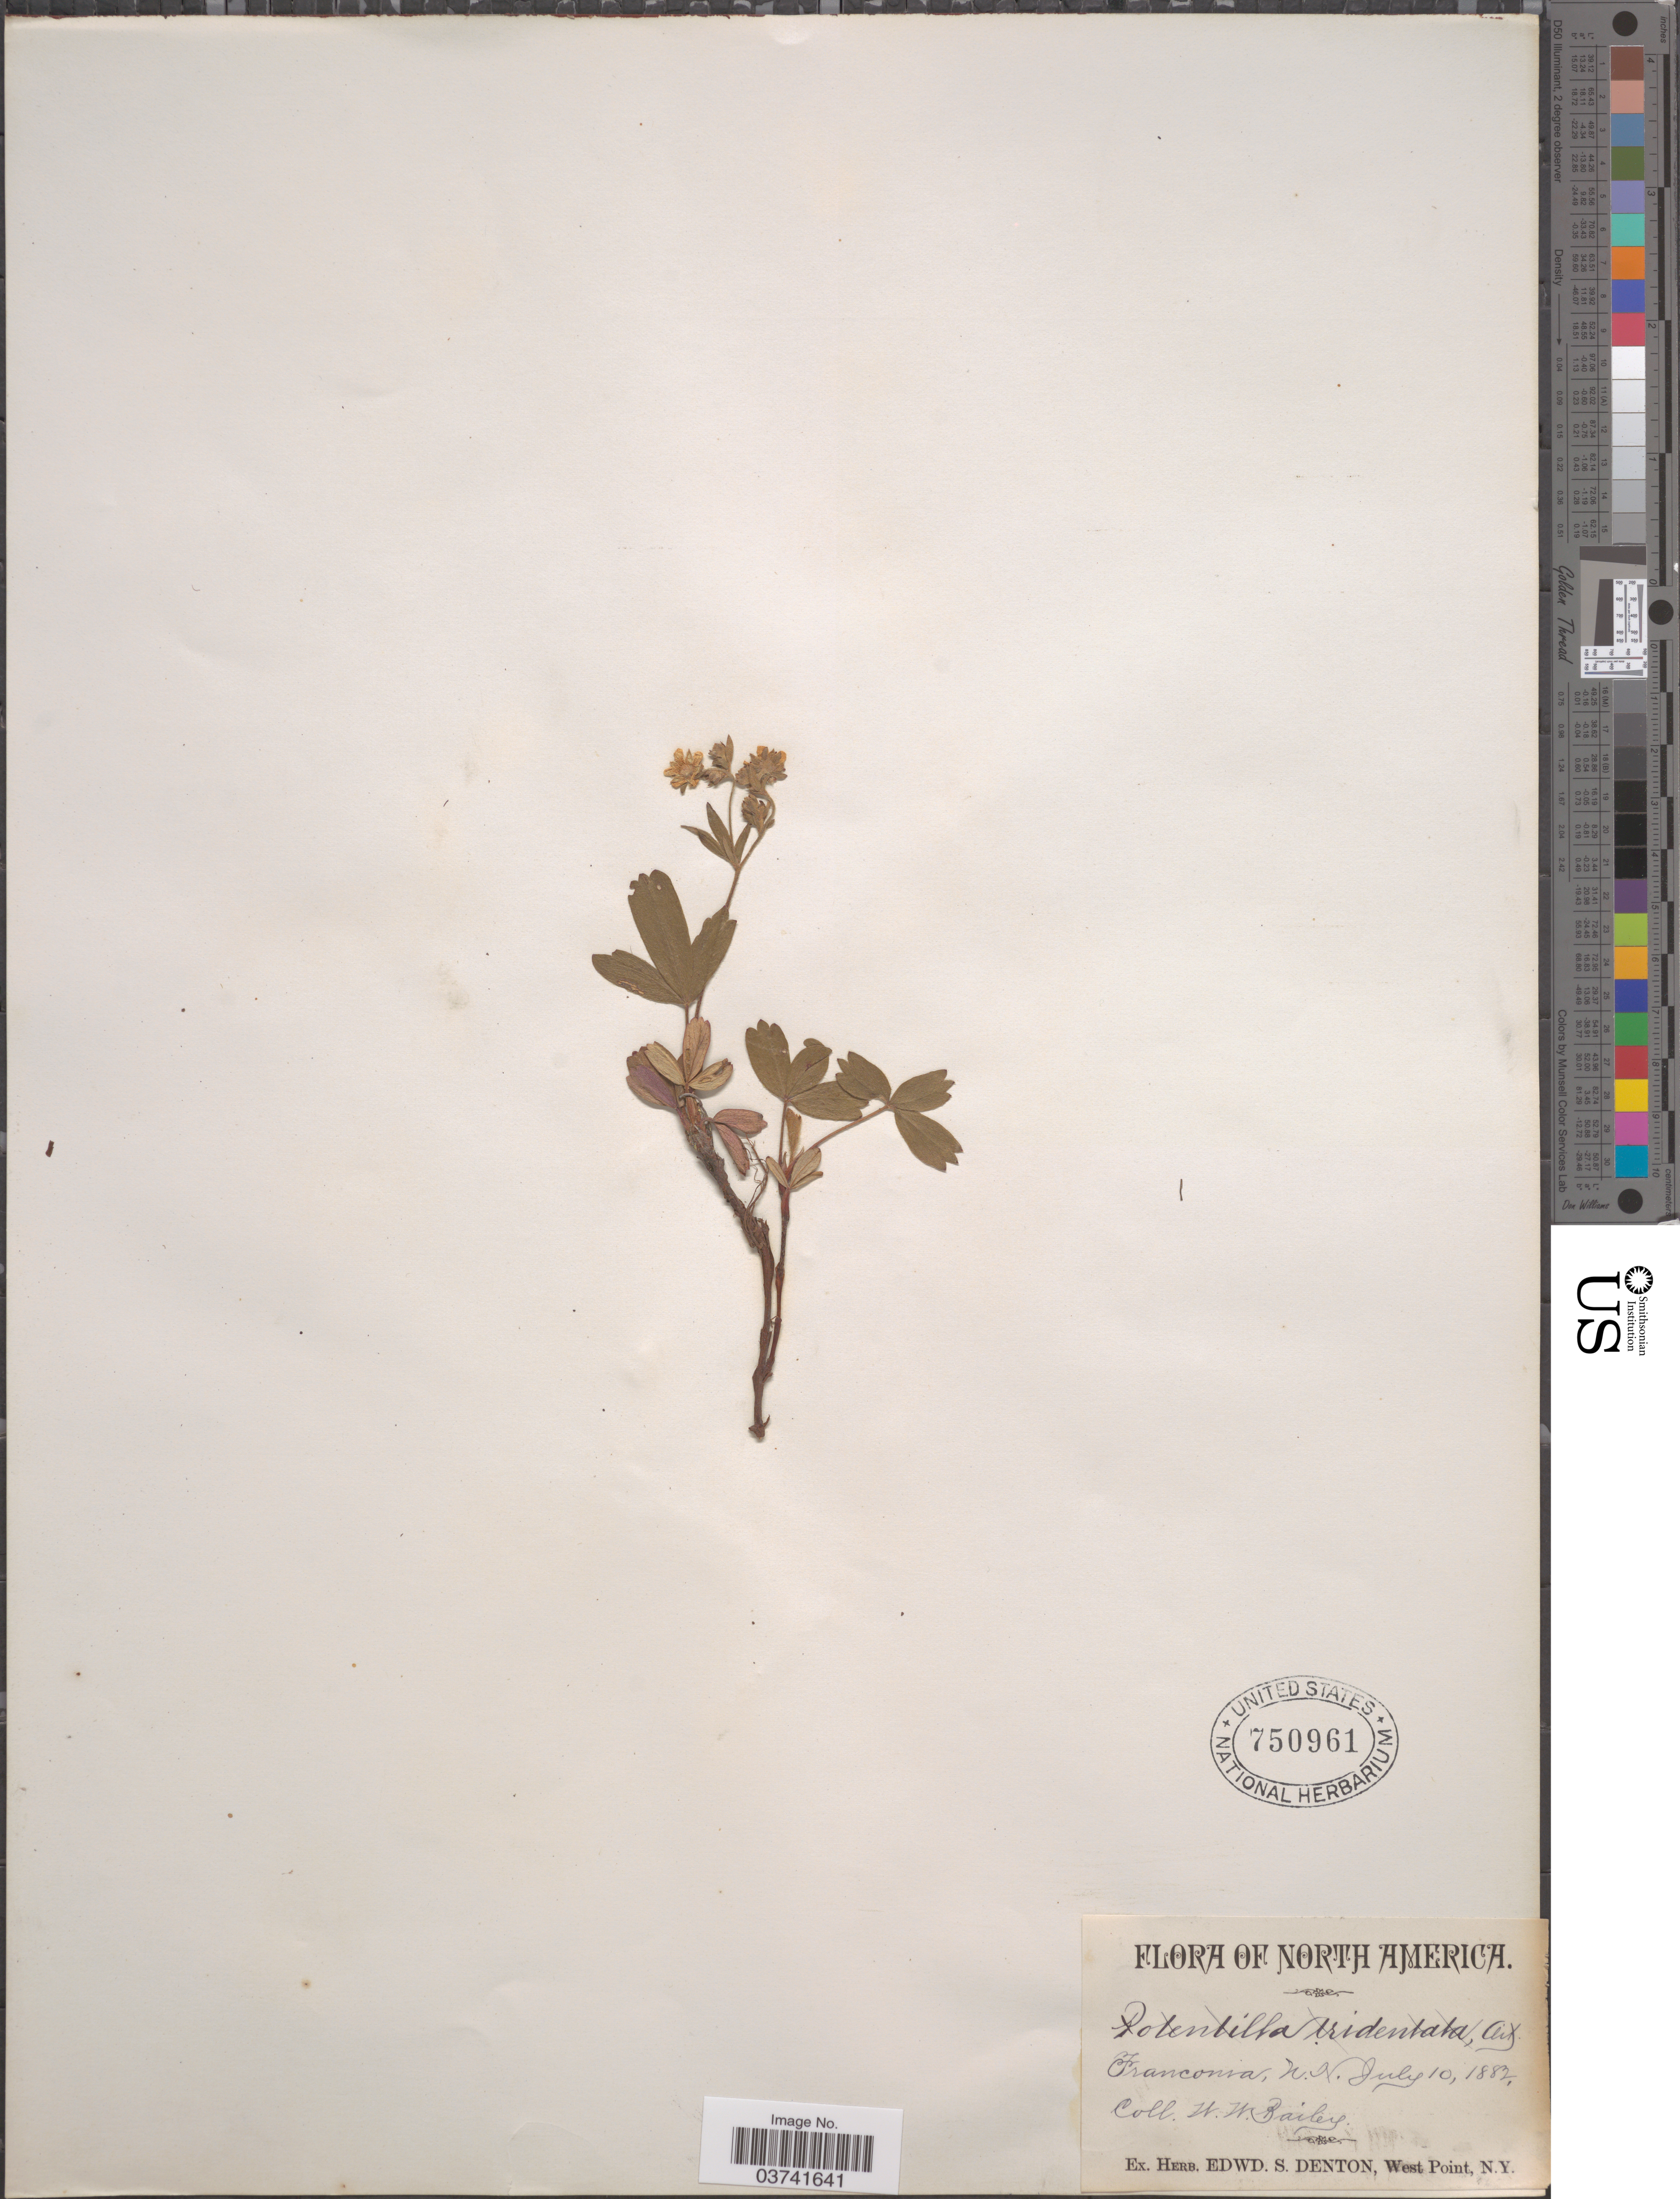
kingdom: Plantae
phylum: Tracheophyta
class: Magnoliopsida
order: Rosales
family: Rosaceae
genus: Potentilla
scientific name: Potentilla tridentata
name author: Aiton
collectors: W. W. Bailey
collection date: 1882-07-10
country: United States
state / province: New Hampshire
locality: Franconia.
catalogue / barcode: US 750961